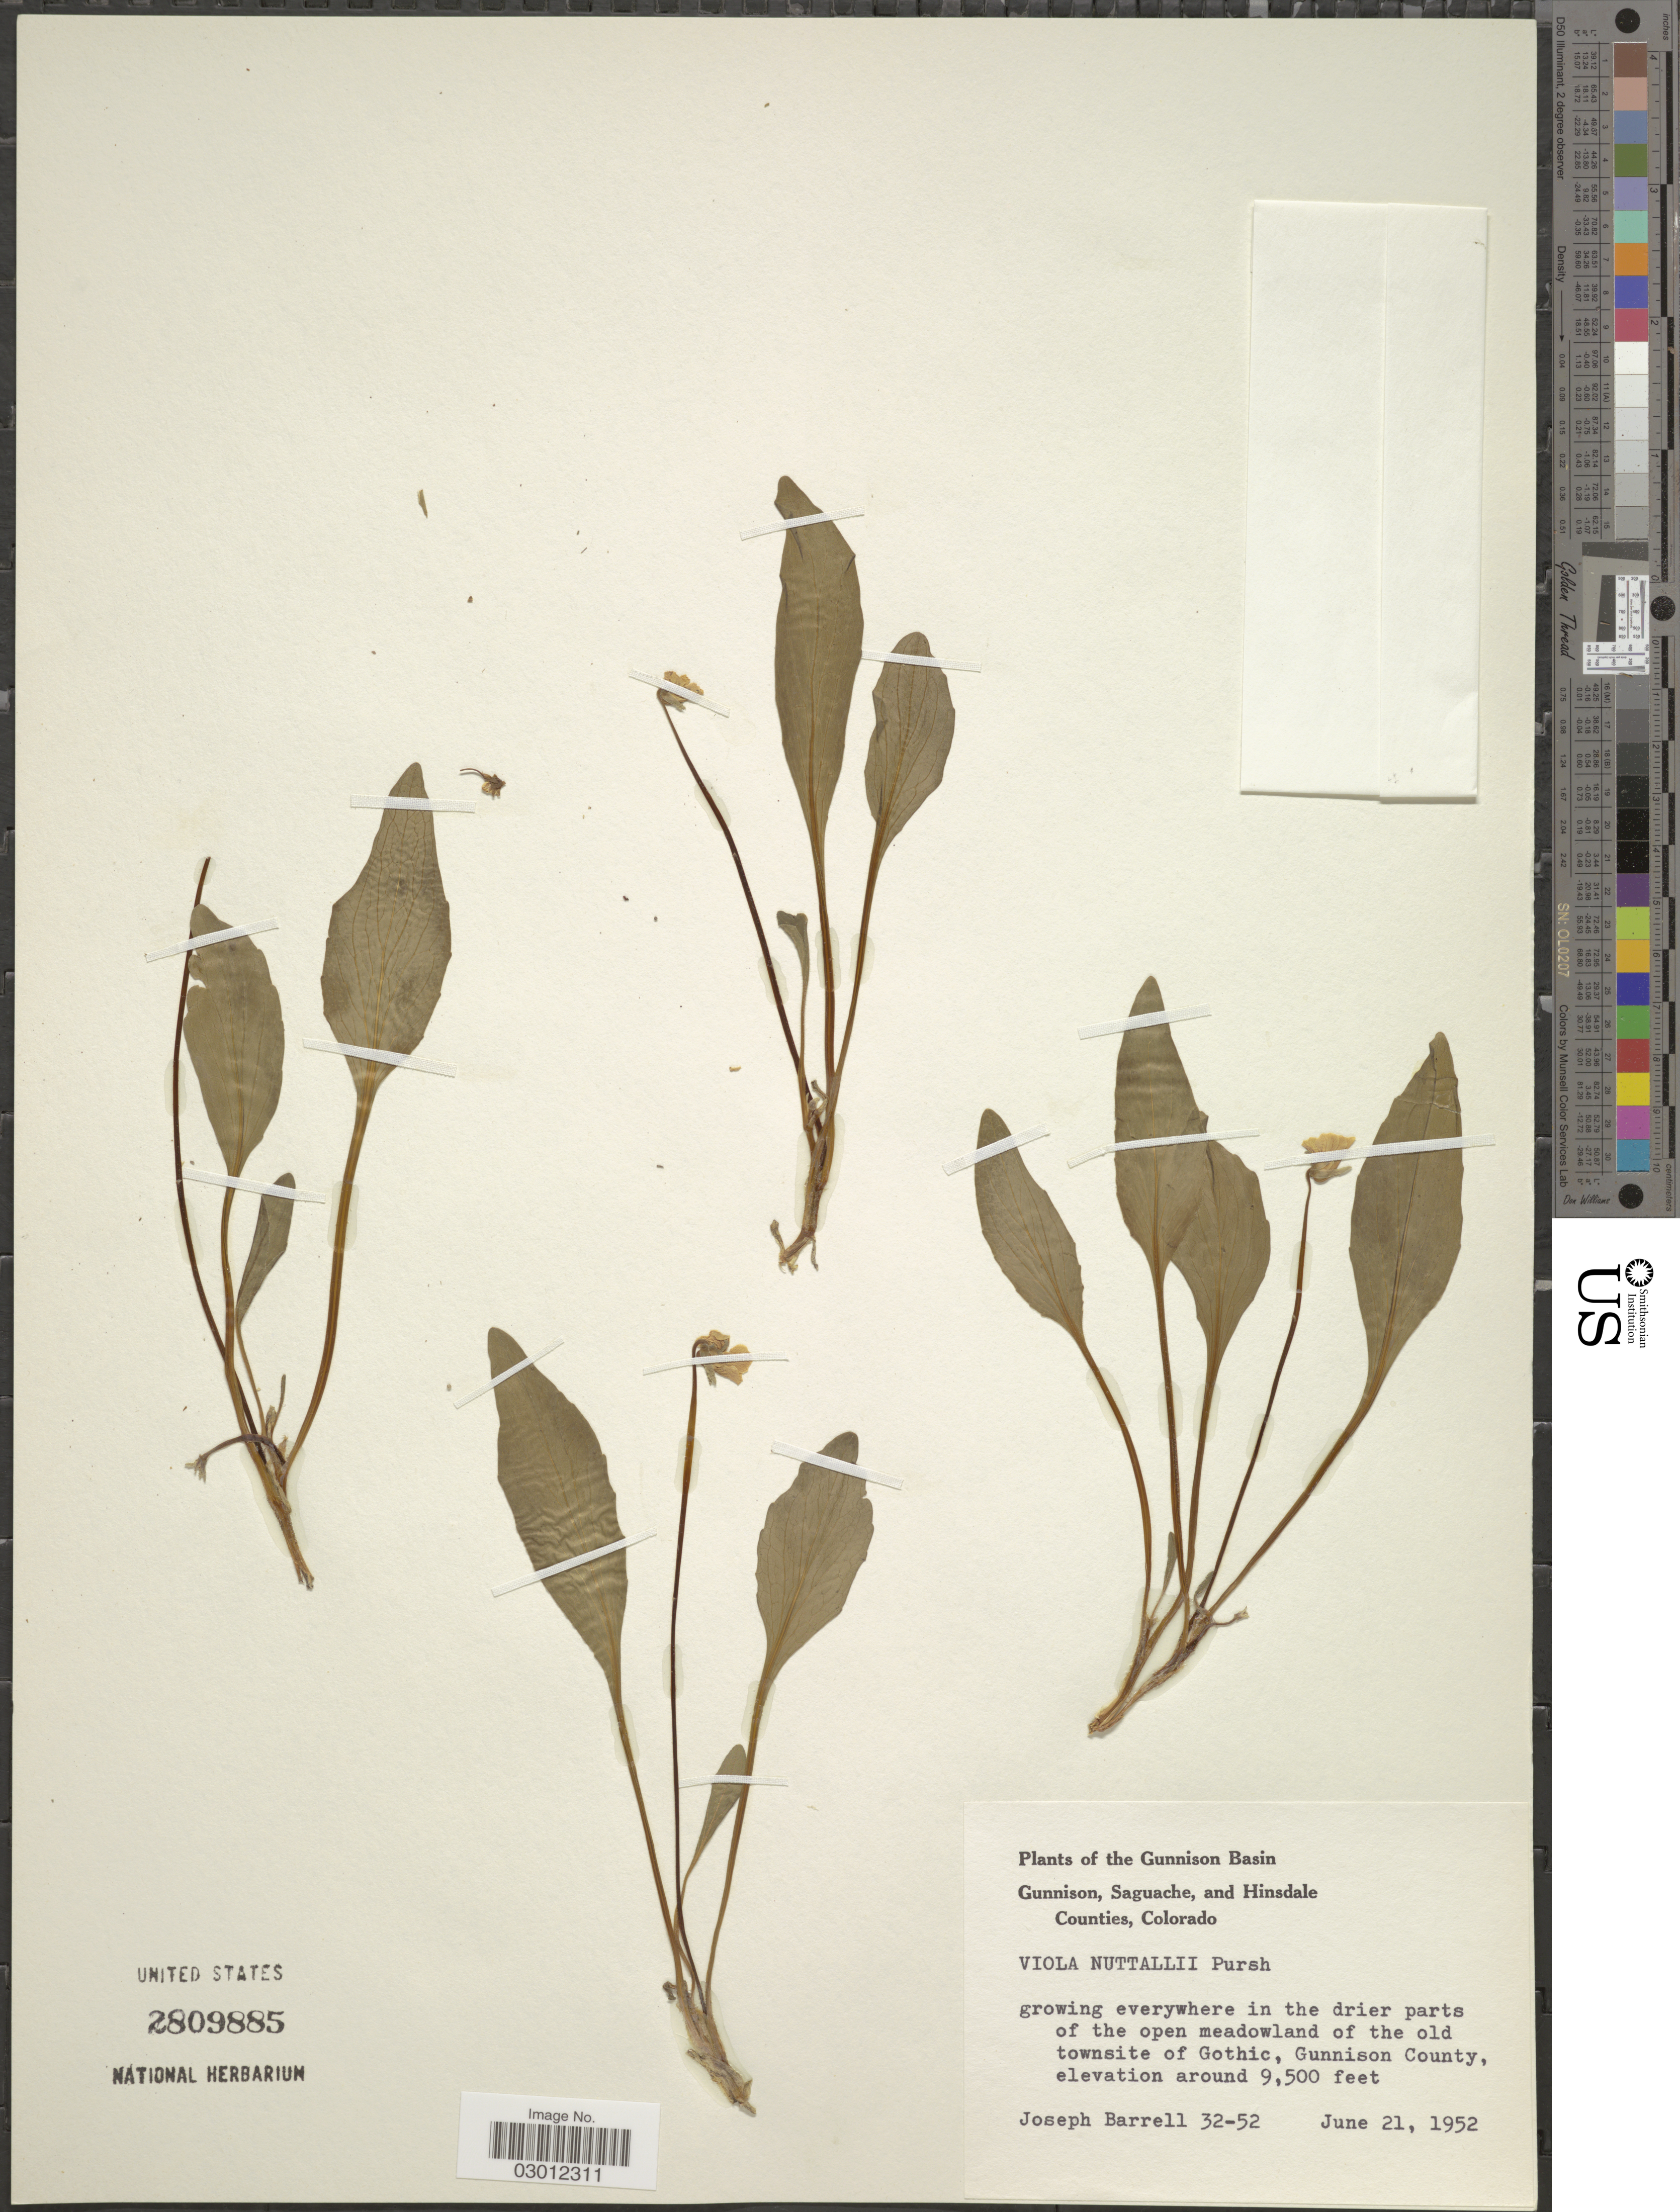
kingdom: Plantae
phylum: Tracheophyta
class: Magnoliopsida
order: Malpighiales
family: Violaceae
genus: Viola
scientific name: Viola nuttallii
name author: Pursh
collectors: J. Barrell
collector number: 32-52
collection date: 1952-06-21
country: United States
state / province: Colorado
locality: Gunnison Basin. Growing everywhere in the drier parts of the open meadowland of the old townsite of Gothic, Gunnison County.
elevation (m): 2896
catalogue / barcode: US 2809885